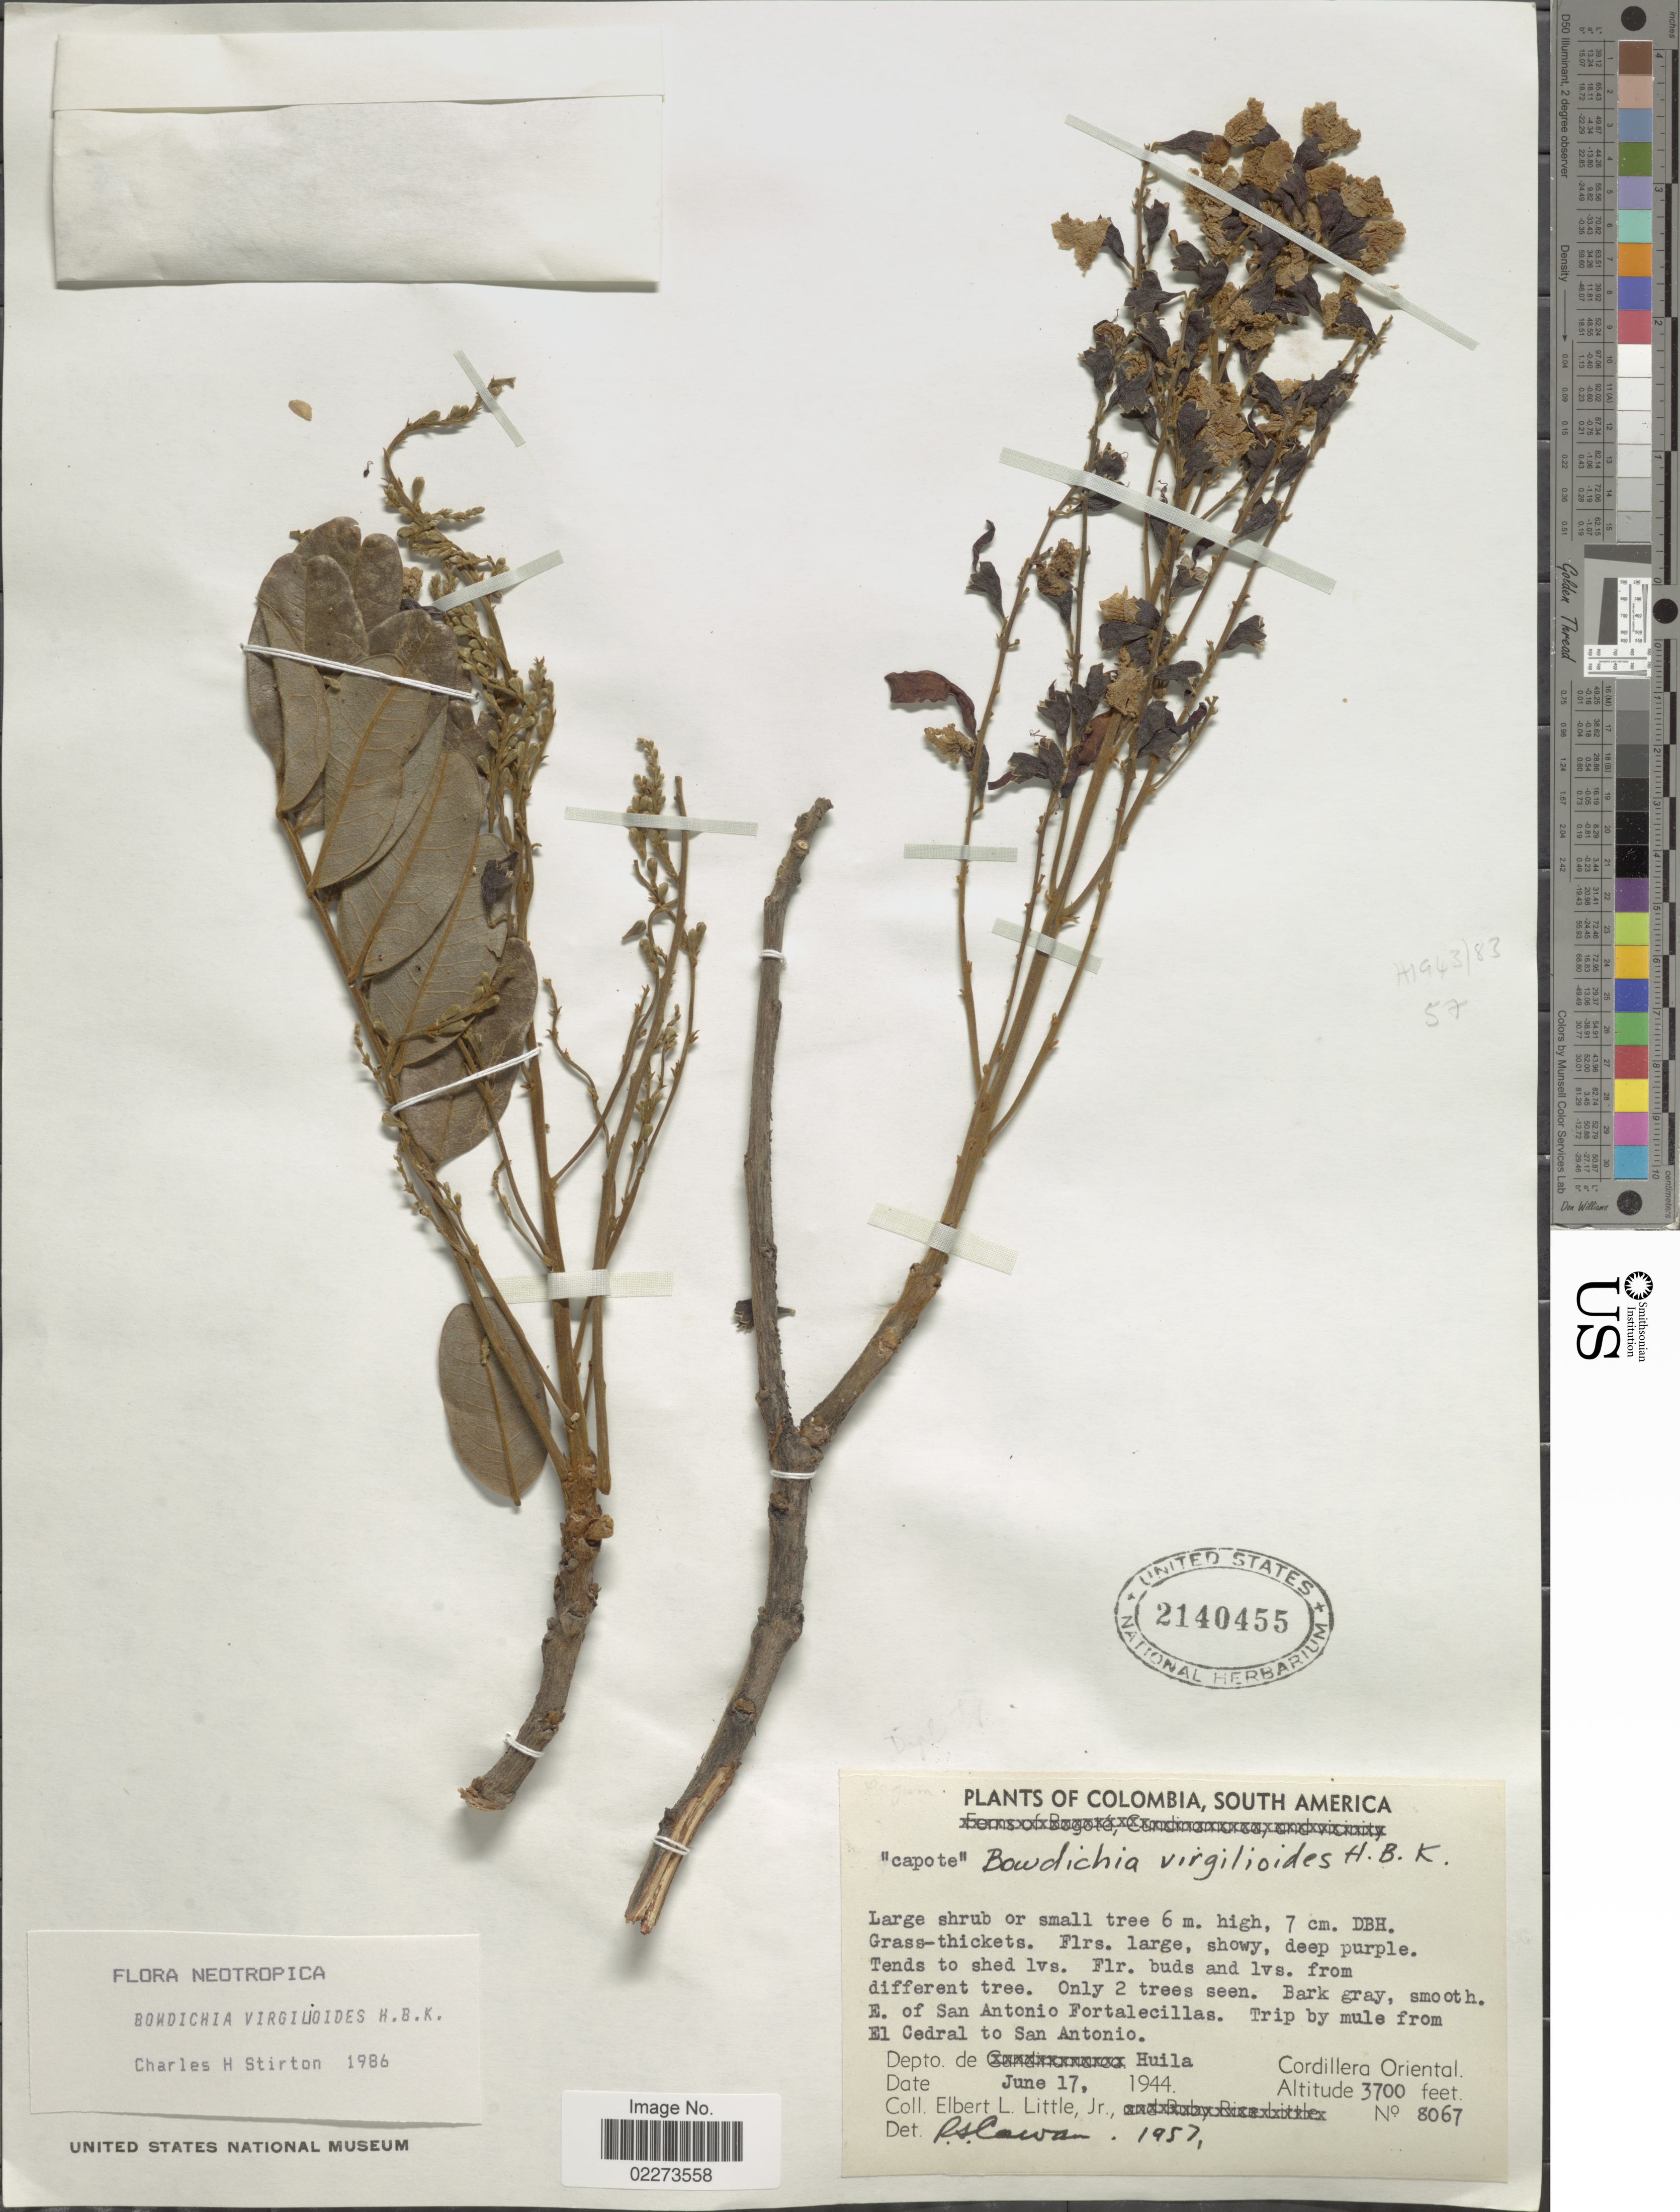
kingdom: Plantae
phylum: Tracheophyta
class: Magnoliopsida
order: Fabales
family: Fabaceae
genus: Bowdichia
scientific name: Bowdichia virgilioides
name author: Kunth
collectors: E. L. Little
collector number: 8067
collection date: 1944-06-17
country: Colombia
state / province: Huila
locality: E. of San Antonio Fortalecillas. Trip by mule from El Cedral to San Antonio, Cordillera Oriental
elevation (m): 1128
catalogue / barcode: US 2140455